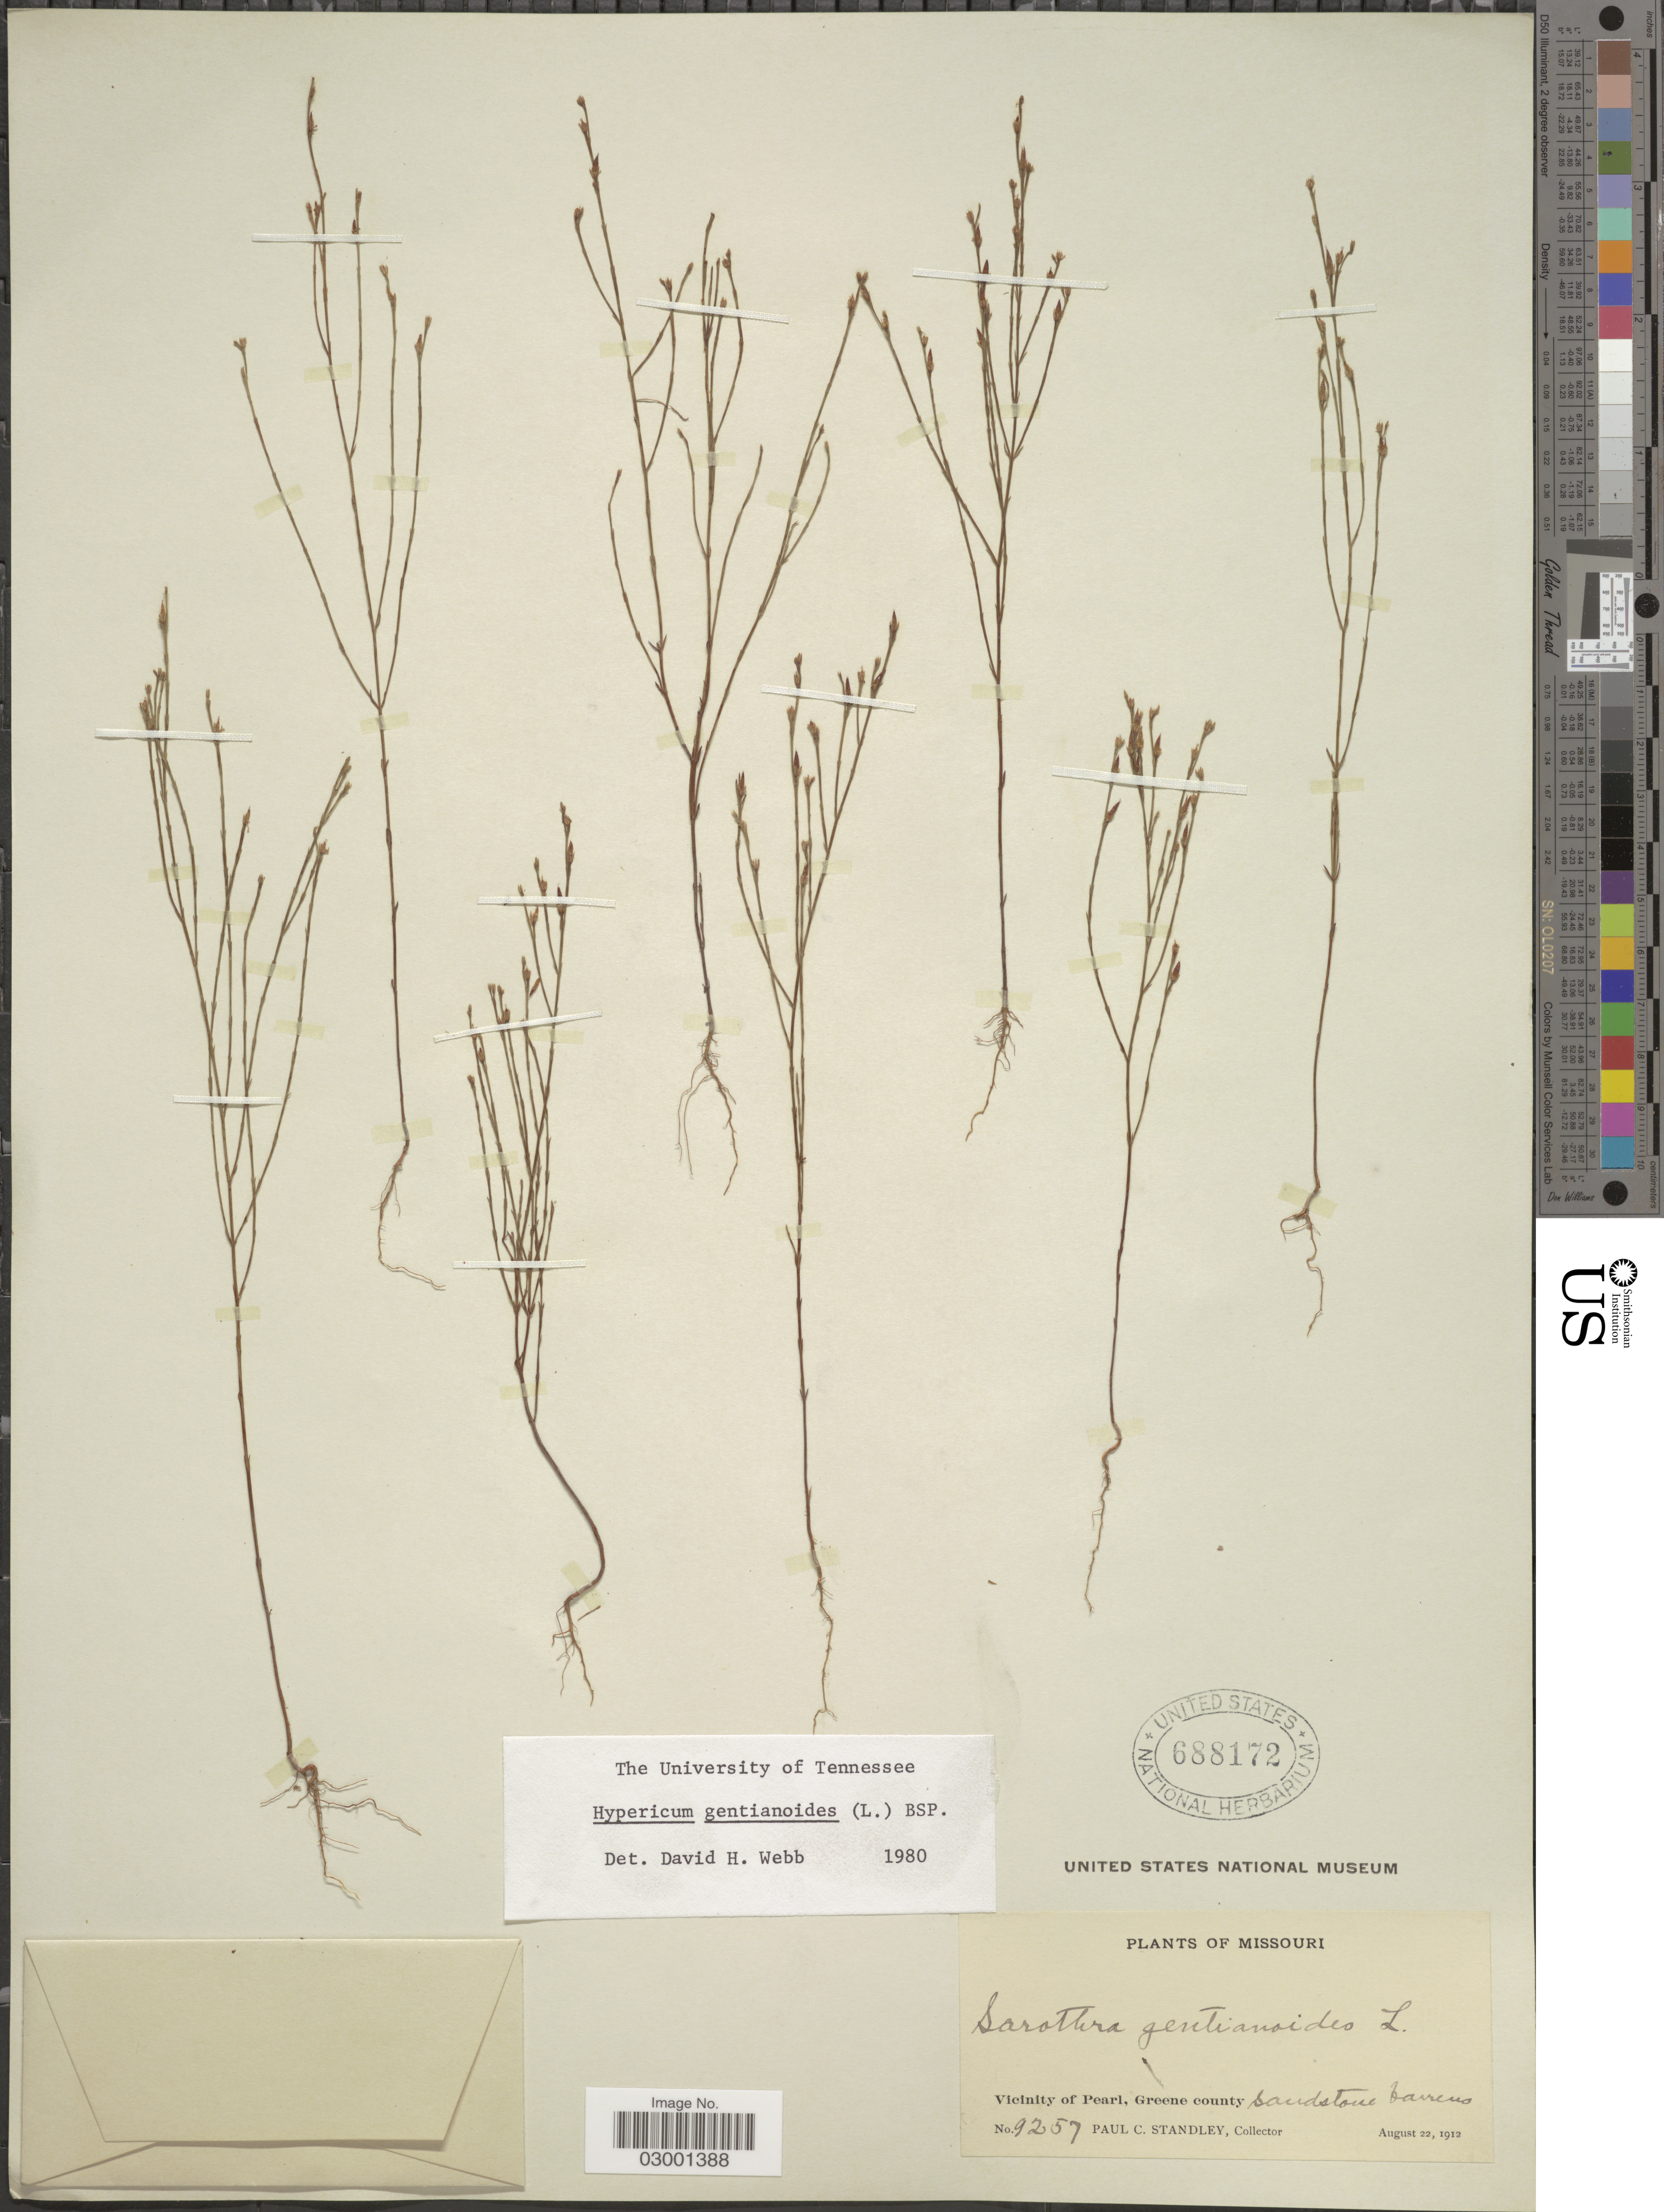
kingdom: Plantae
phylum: Tracheophyta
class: Magnoliopsida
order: Malpighiales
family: Hypericaceae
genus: Hypericum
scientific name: Hypericum gentianoides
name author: (L.) Britton, Stearns & Poggenb.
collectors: P. C. Standley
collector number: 9257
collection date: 1912-08-22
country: United States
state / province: Missouri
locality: Vicinity of Pearl, Greene County sandstone barrens.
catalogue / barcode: US 688172